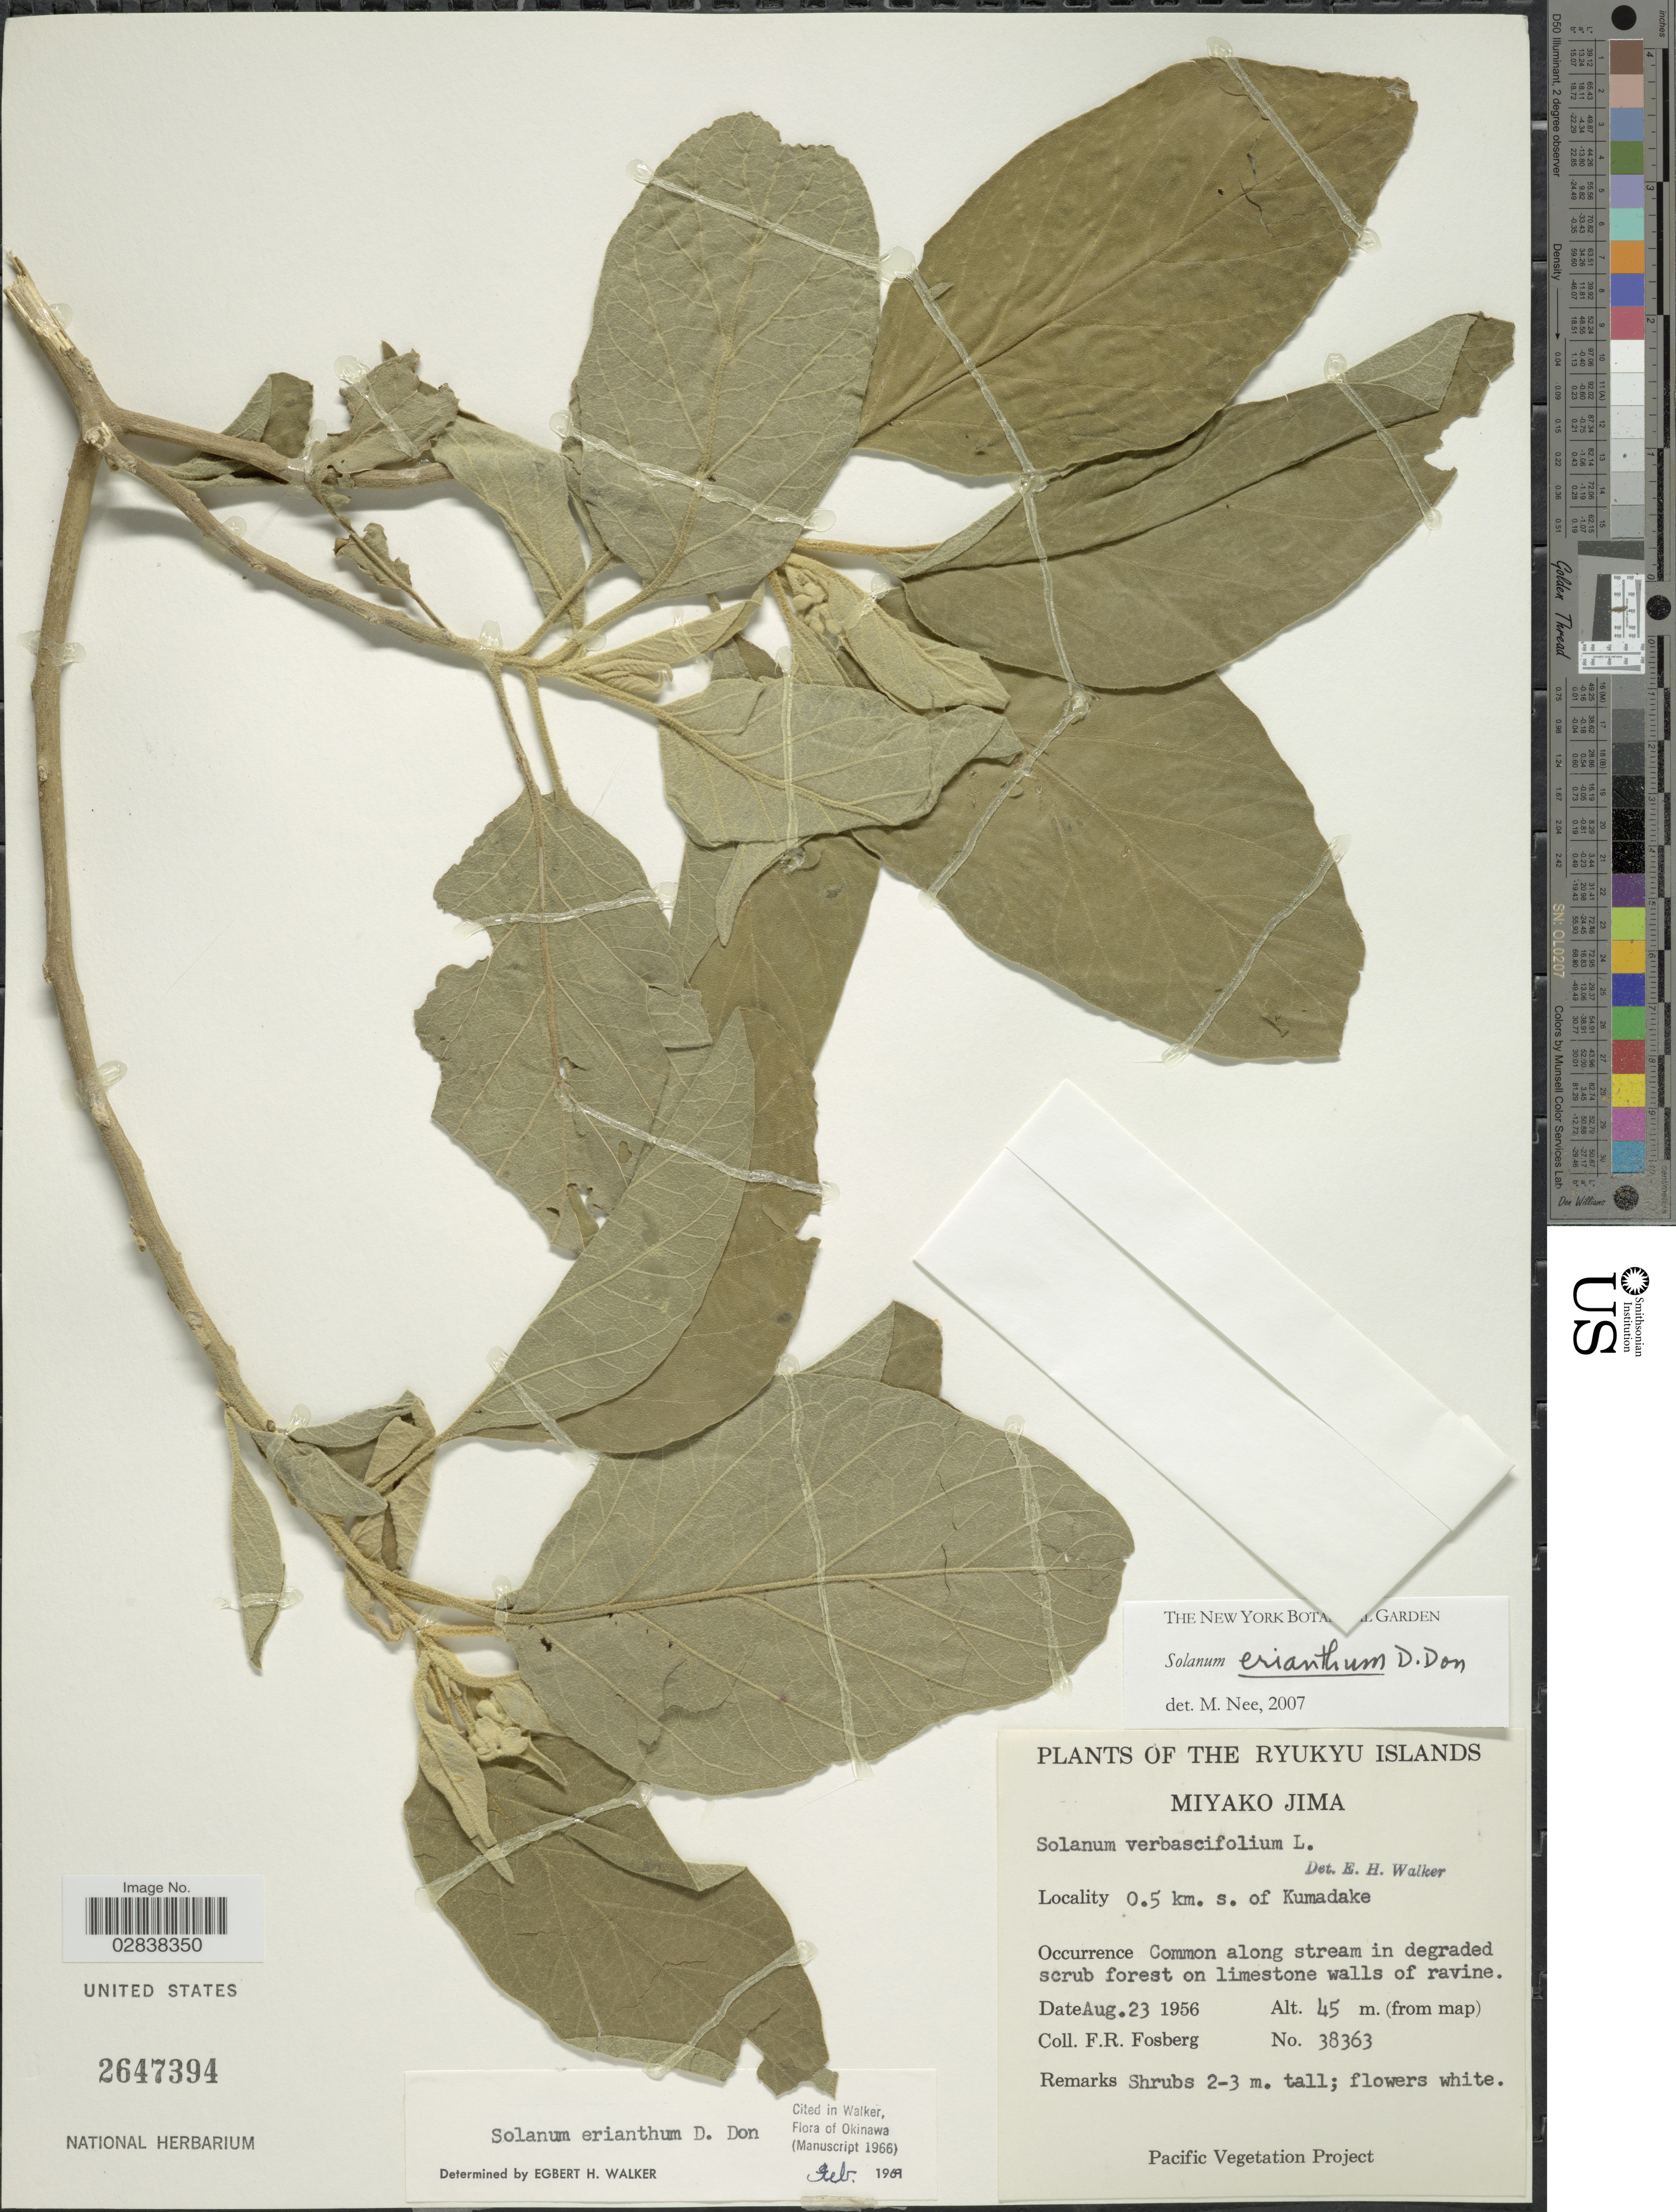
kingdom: Plantae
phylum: Tracheophyta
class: Magnoliopsida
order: Solanales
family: Solanaceae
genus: Solanum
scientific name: Solanum erianthum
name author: D. Don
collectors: F. R. Fosberg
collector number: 38363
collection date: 1956-08-23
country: Japan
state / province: Okinawa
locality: Ryukyu Islands, Mikayo Jima, 0.5 km. s. of Kumadake.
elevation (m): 45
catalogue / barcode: US 2647394